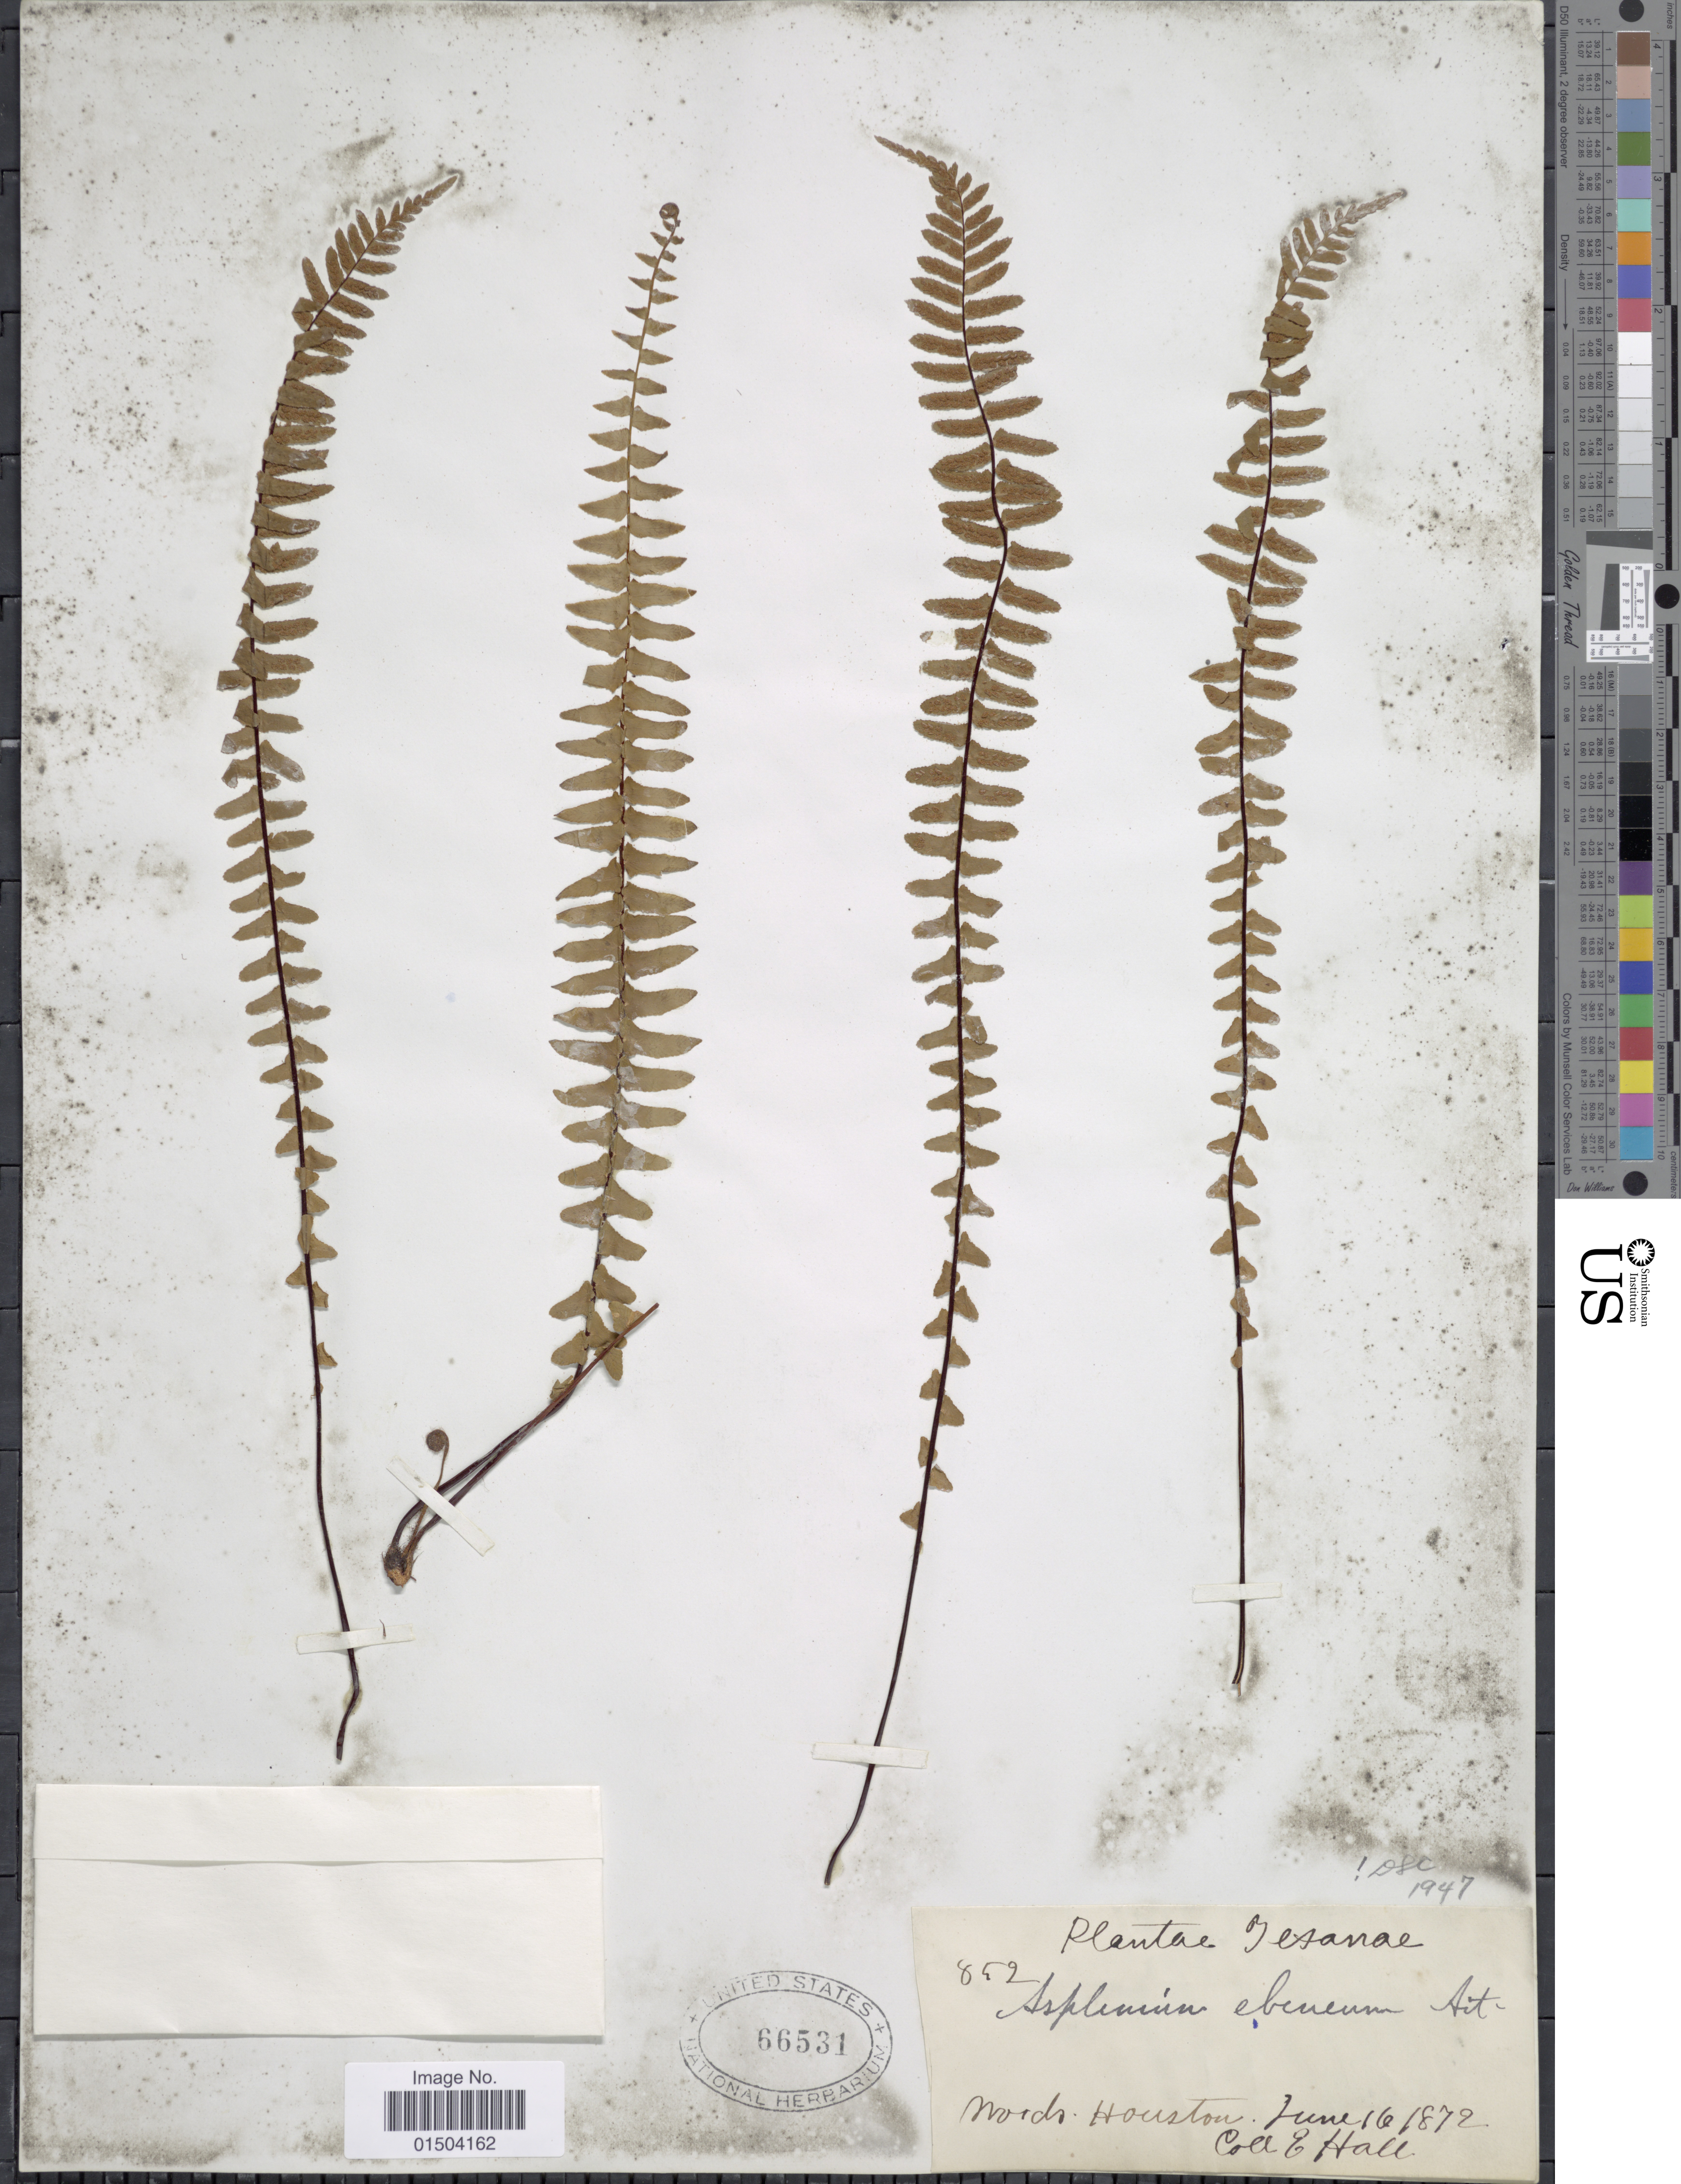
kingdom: Plantae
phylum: Tracheophyta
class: Polypodiopsida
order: Polypodiales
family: Aspleniaceae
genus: Asplenium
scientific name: Asplenium platyneuron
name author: (L.) Britton, Stearns & Poggenb.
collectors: E. Hall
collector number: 852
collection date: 1872-06-16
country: United States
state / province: Texas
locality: Woods Houston.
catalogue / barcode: US 66531